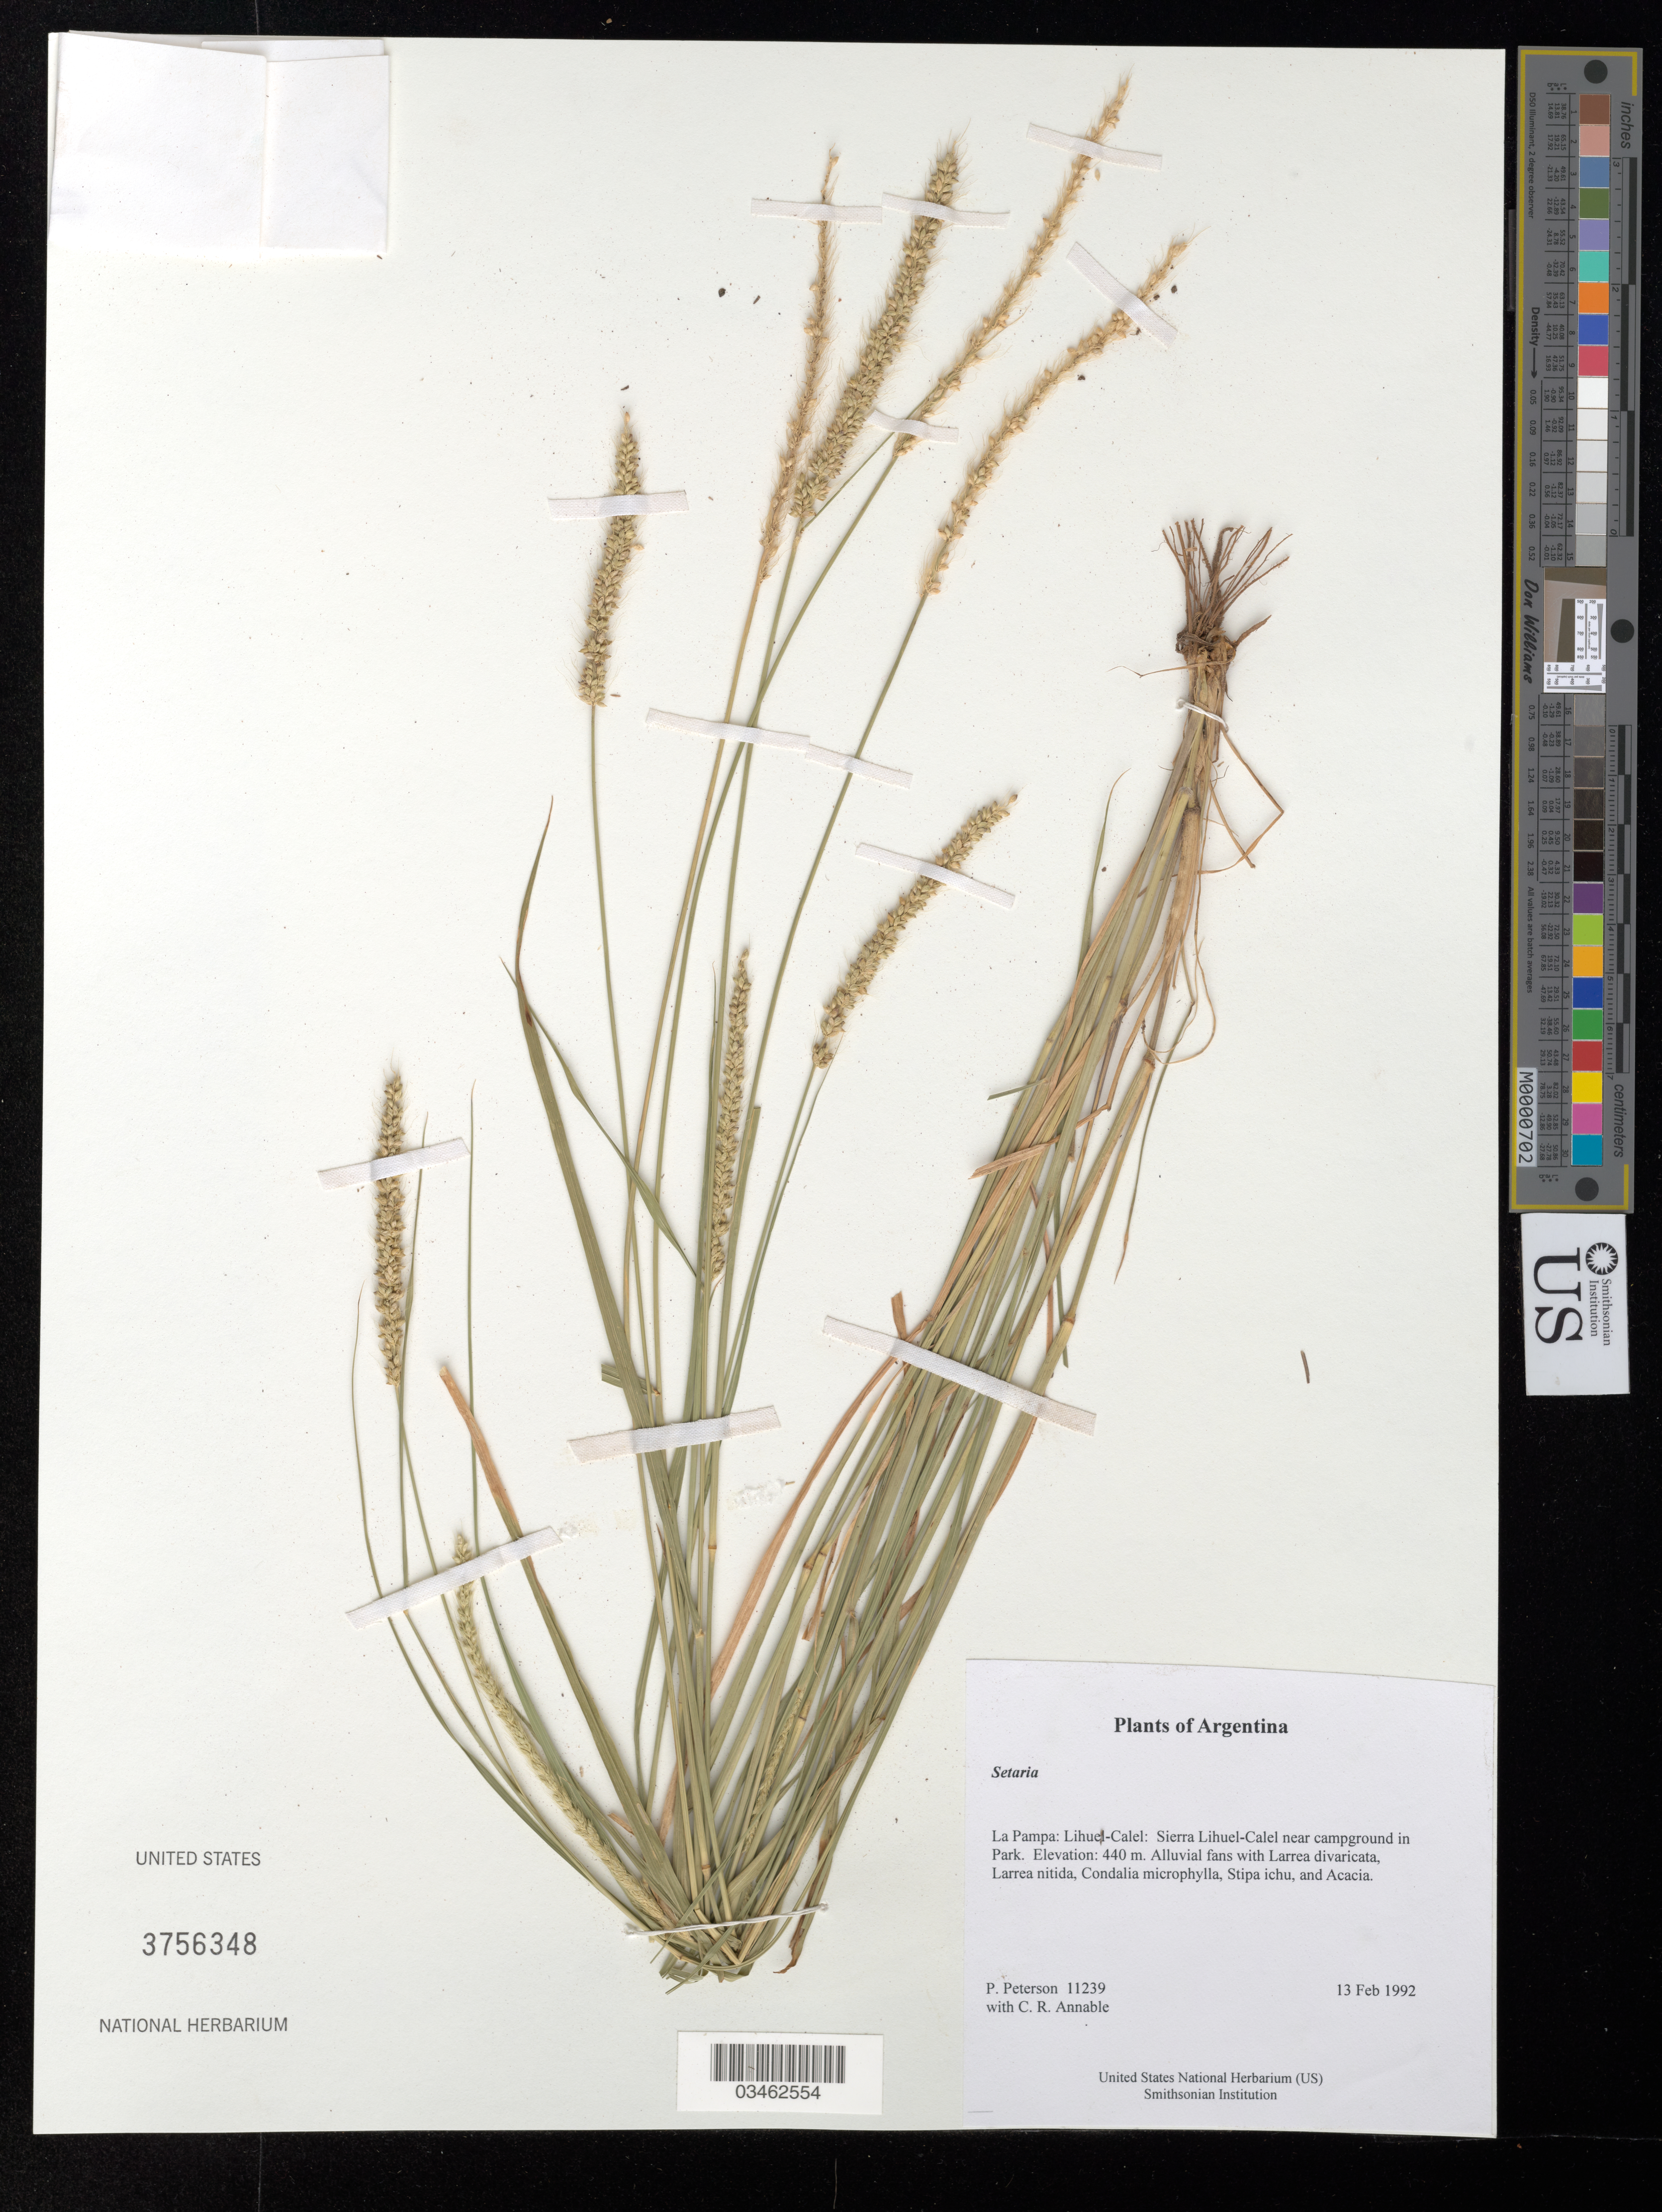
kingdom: Plantae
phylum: Tracheophyta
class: Liliopsida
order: Poales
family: Poaceae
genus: Setaria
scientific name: Setaria sp.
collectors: P. M. Peterson & C. R. Annable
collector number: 11239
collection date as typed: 13 Feb 1992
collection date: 1992-02-13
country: Argentina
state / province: La Pampa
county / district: Lihuel-Calel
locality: Sierra Lihuel-Calel near campground in Park.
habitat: Alluvial fans with Larrea divaricata, Larrea nitida, Condalia microphylla, Stipa ichu, and Acacia.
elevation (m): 440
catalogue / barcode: US 3756348